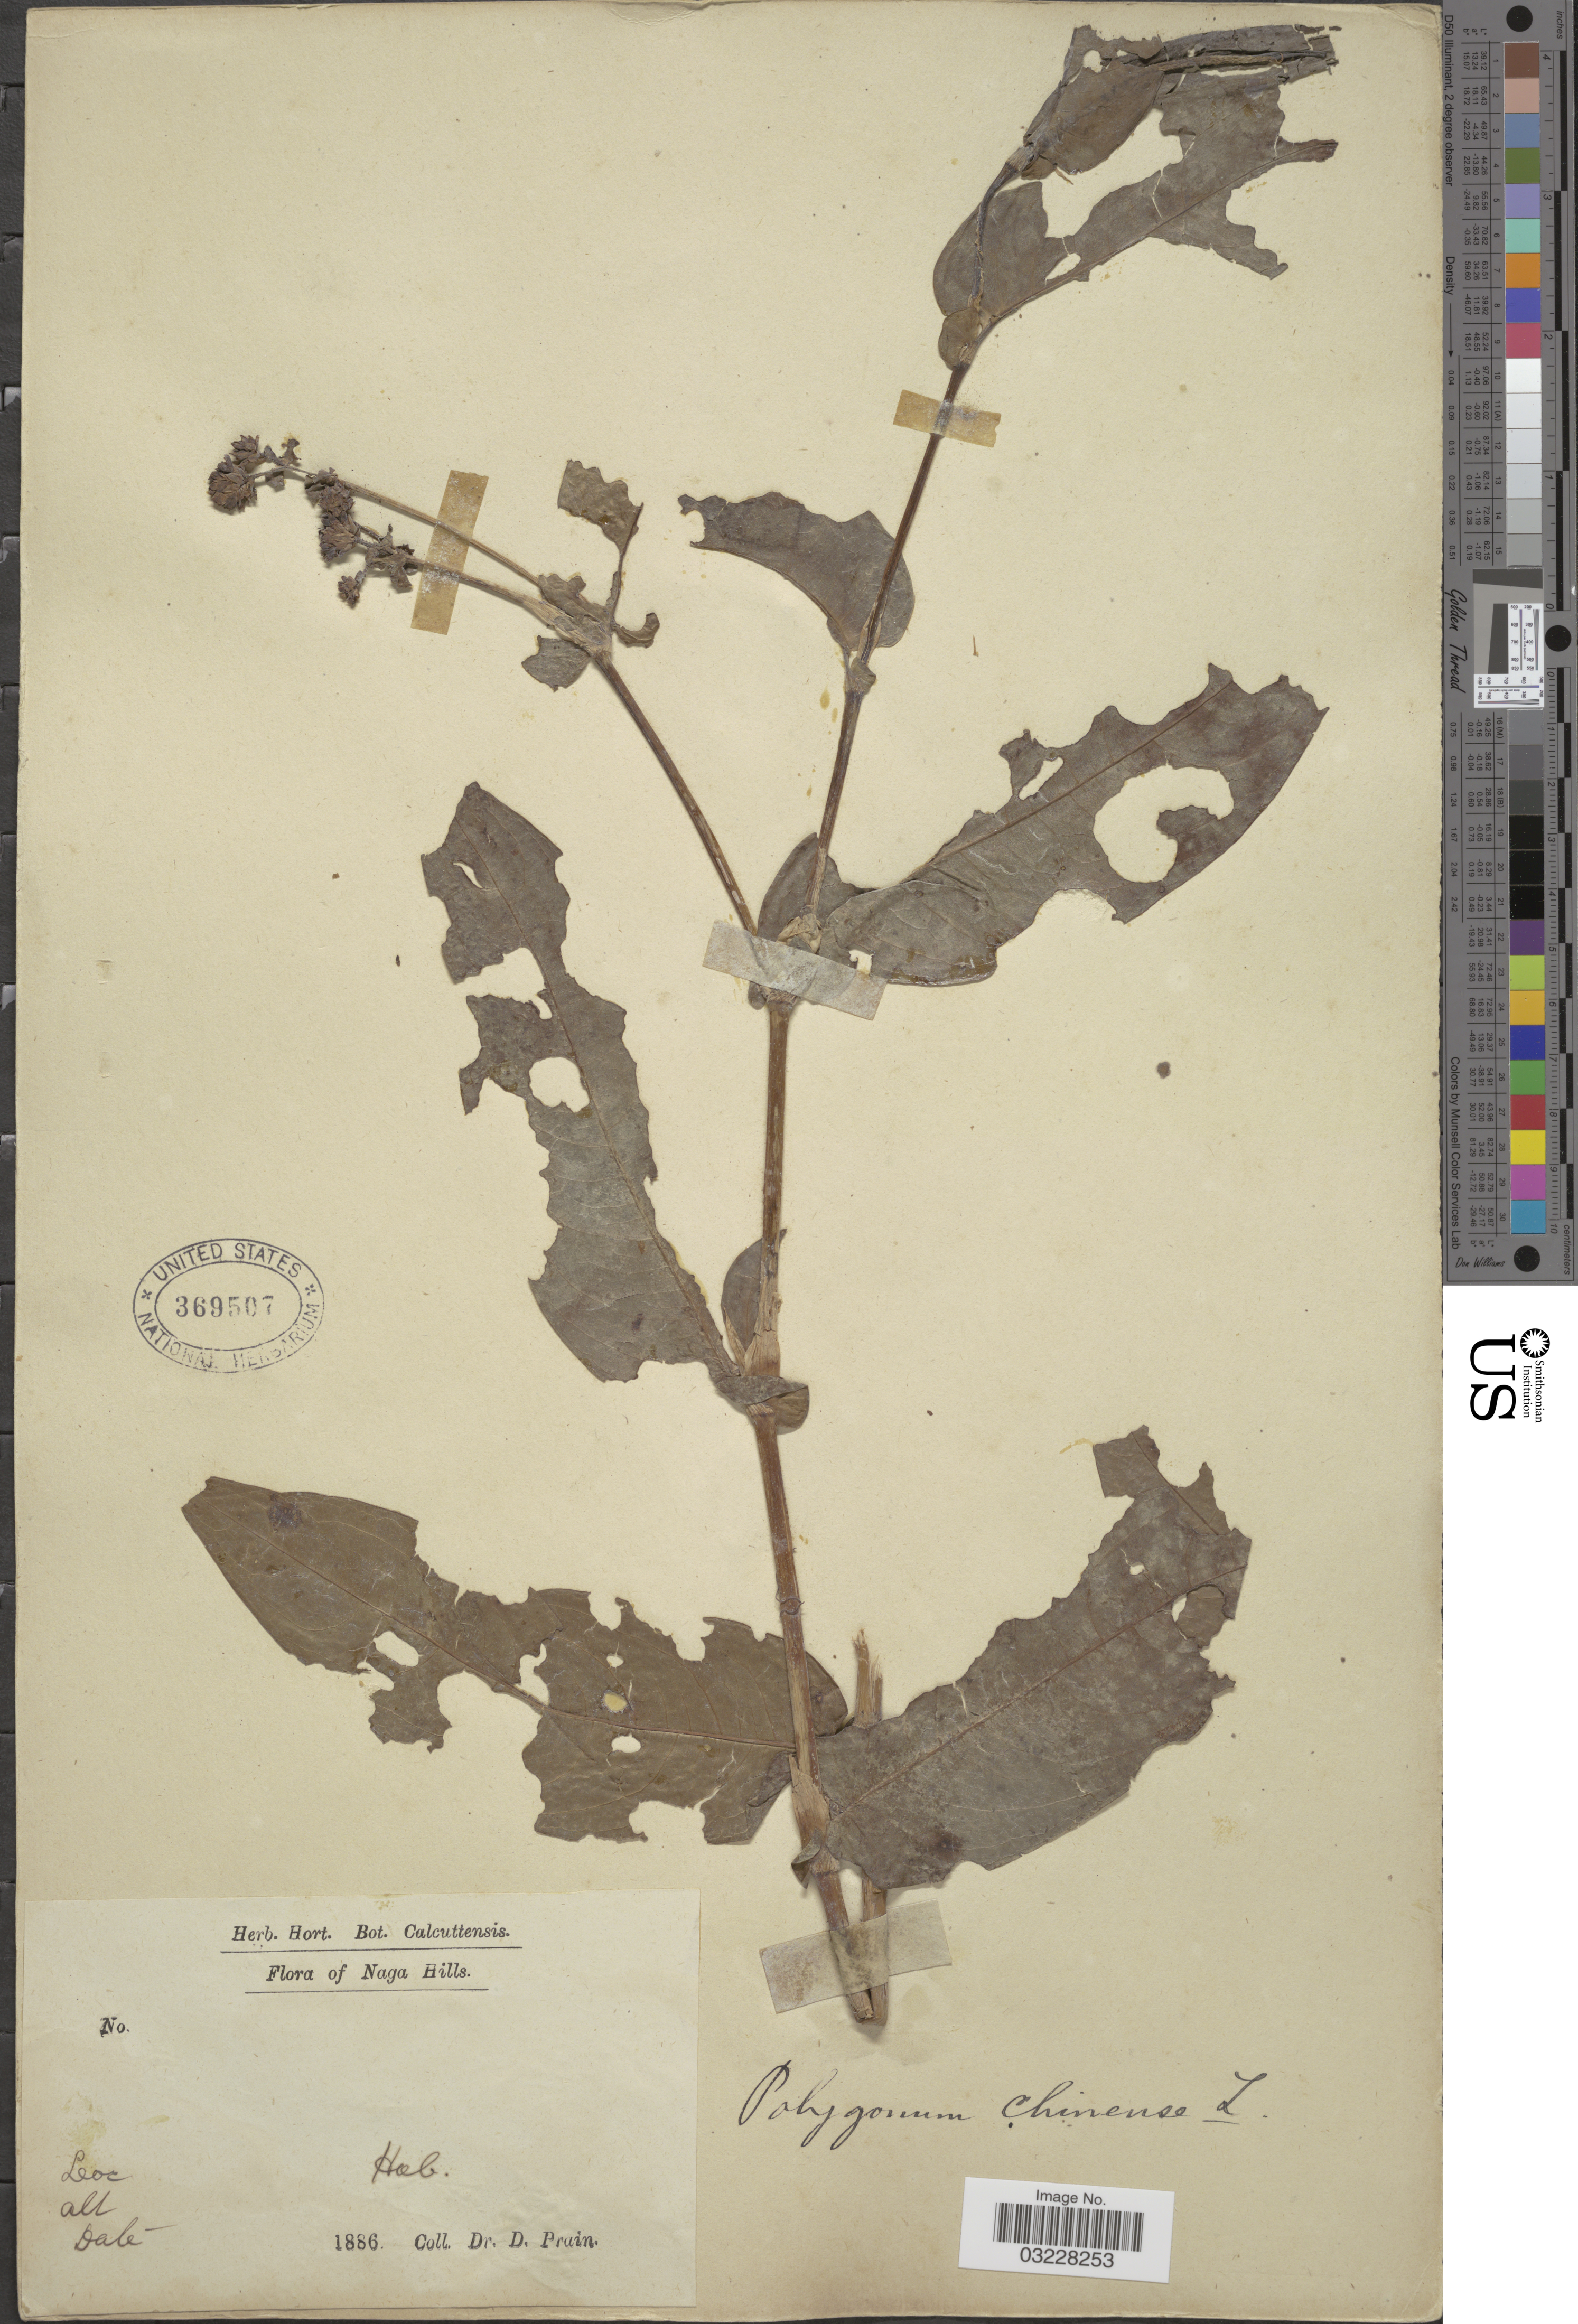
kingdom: Plantae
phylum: Tracheophyta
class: Magnoliopsida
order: Caryophyllales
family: Polygonaceae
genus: Polygonum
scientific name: Polygonum chinense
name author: L.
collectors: D. Prain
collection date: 1886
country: India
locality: Naga Hills.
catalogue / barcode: US 369507